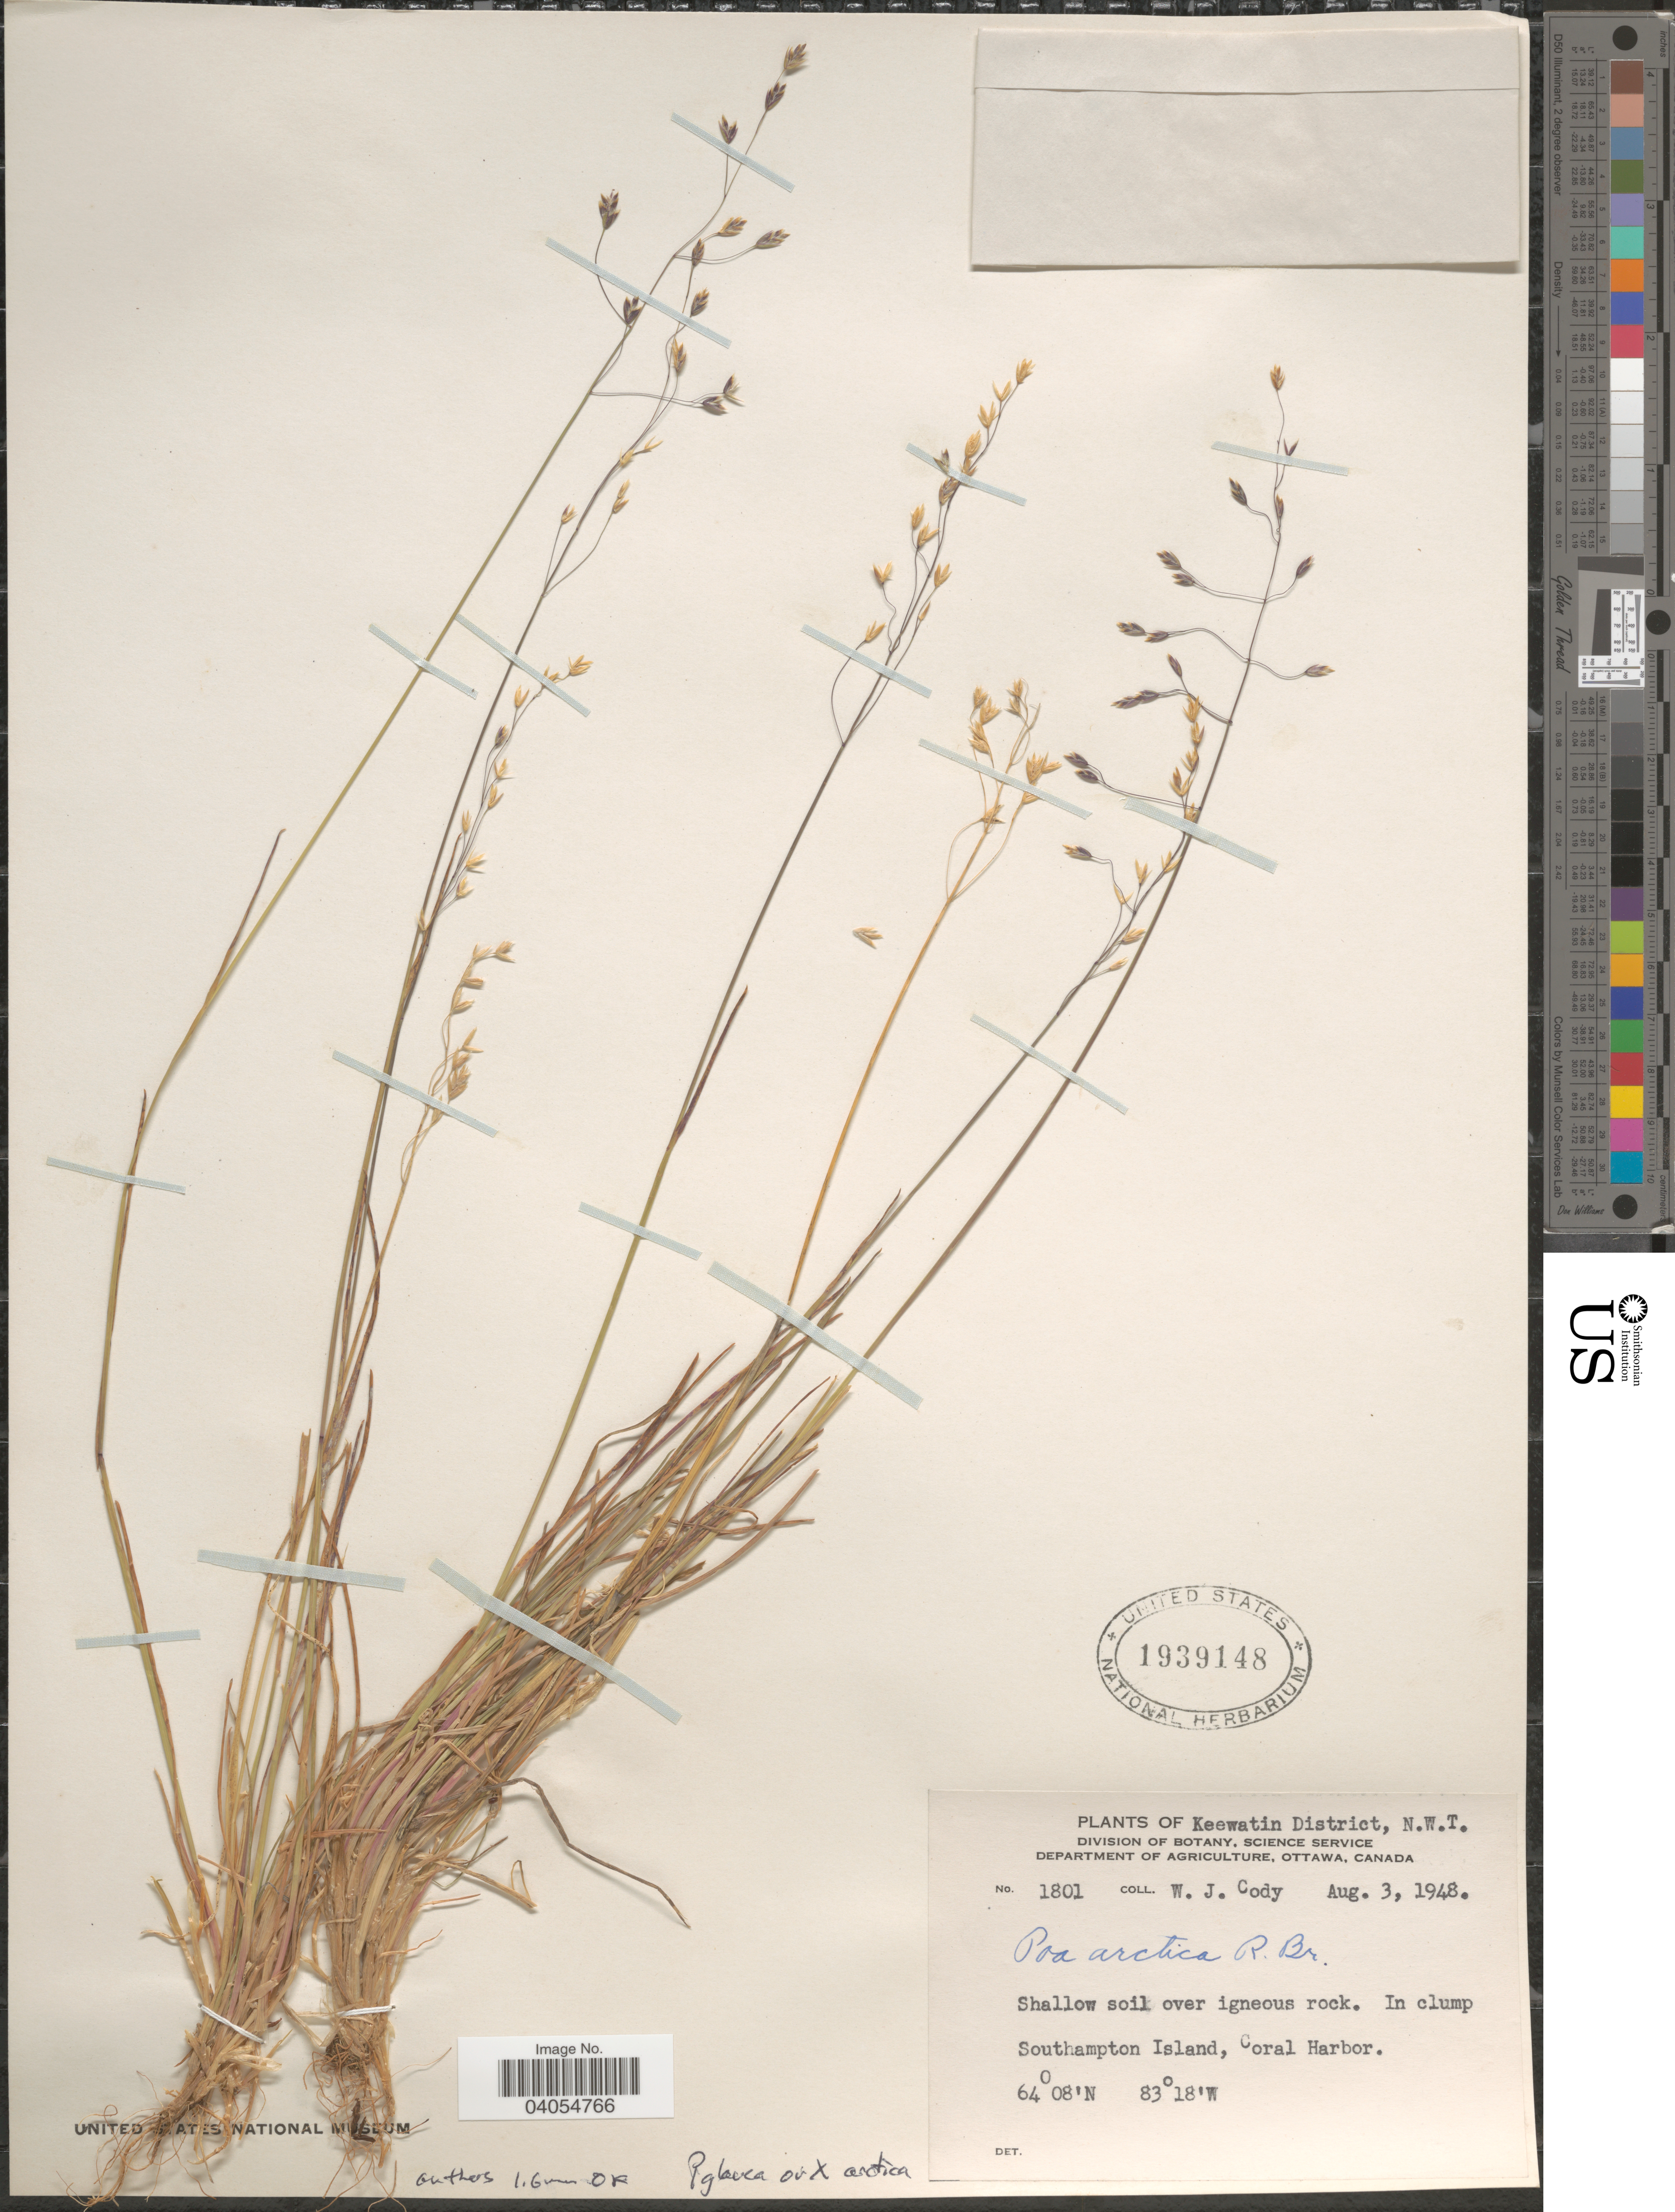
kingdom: Plantae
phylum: Tracheophyta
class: Liliopsida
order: Poales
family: Poaceae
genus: Poa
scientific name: Poa arctica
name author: R. Br.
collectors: W. Cody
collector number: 1801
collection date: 1948-08-03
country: Canada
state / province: Northwest Territories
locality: Keewatin District. Southampton Island, Coral Harbor.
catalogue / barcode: US 1939148